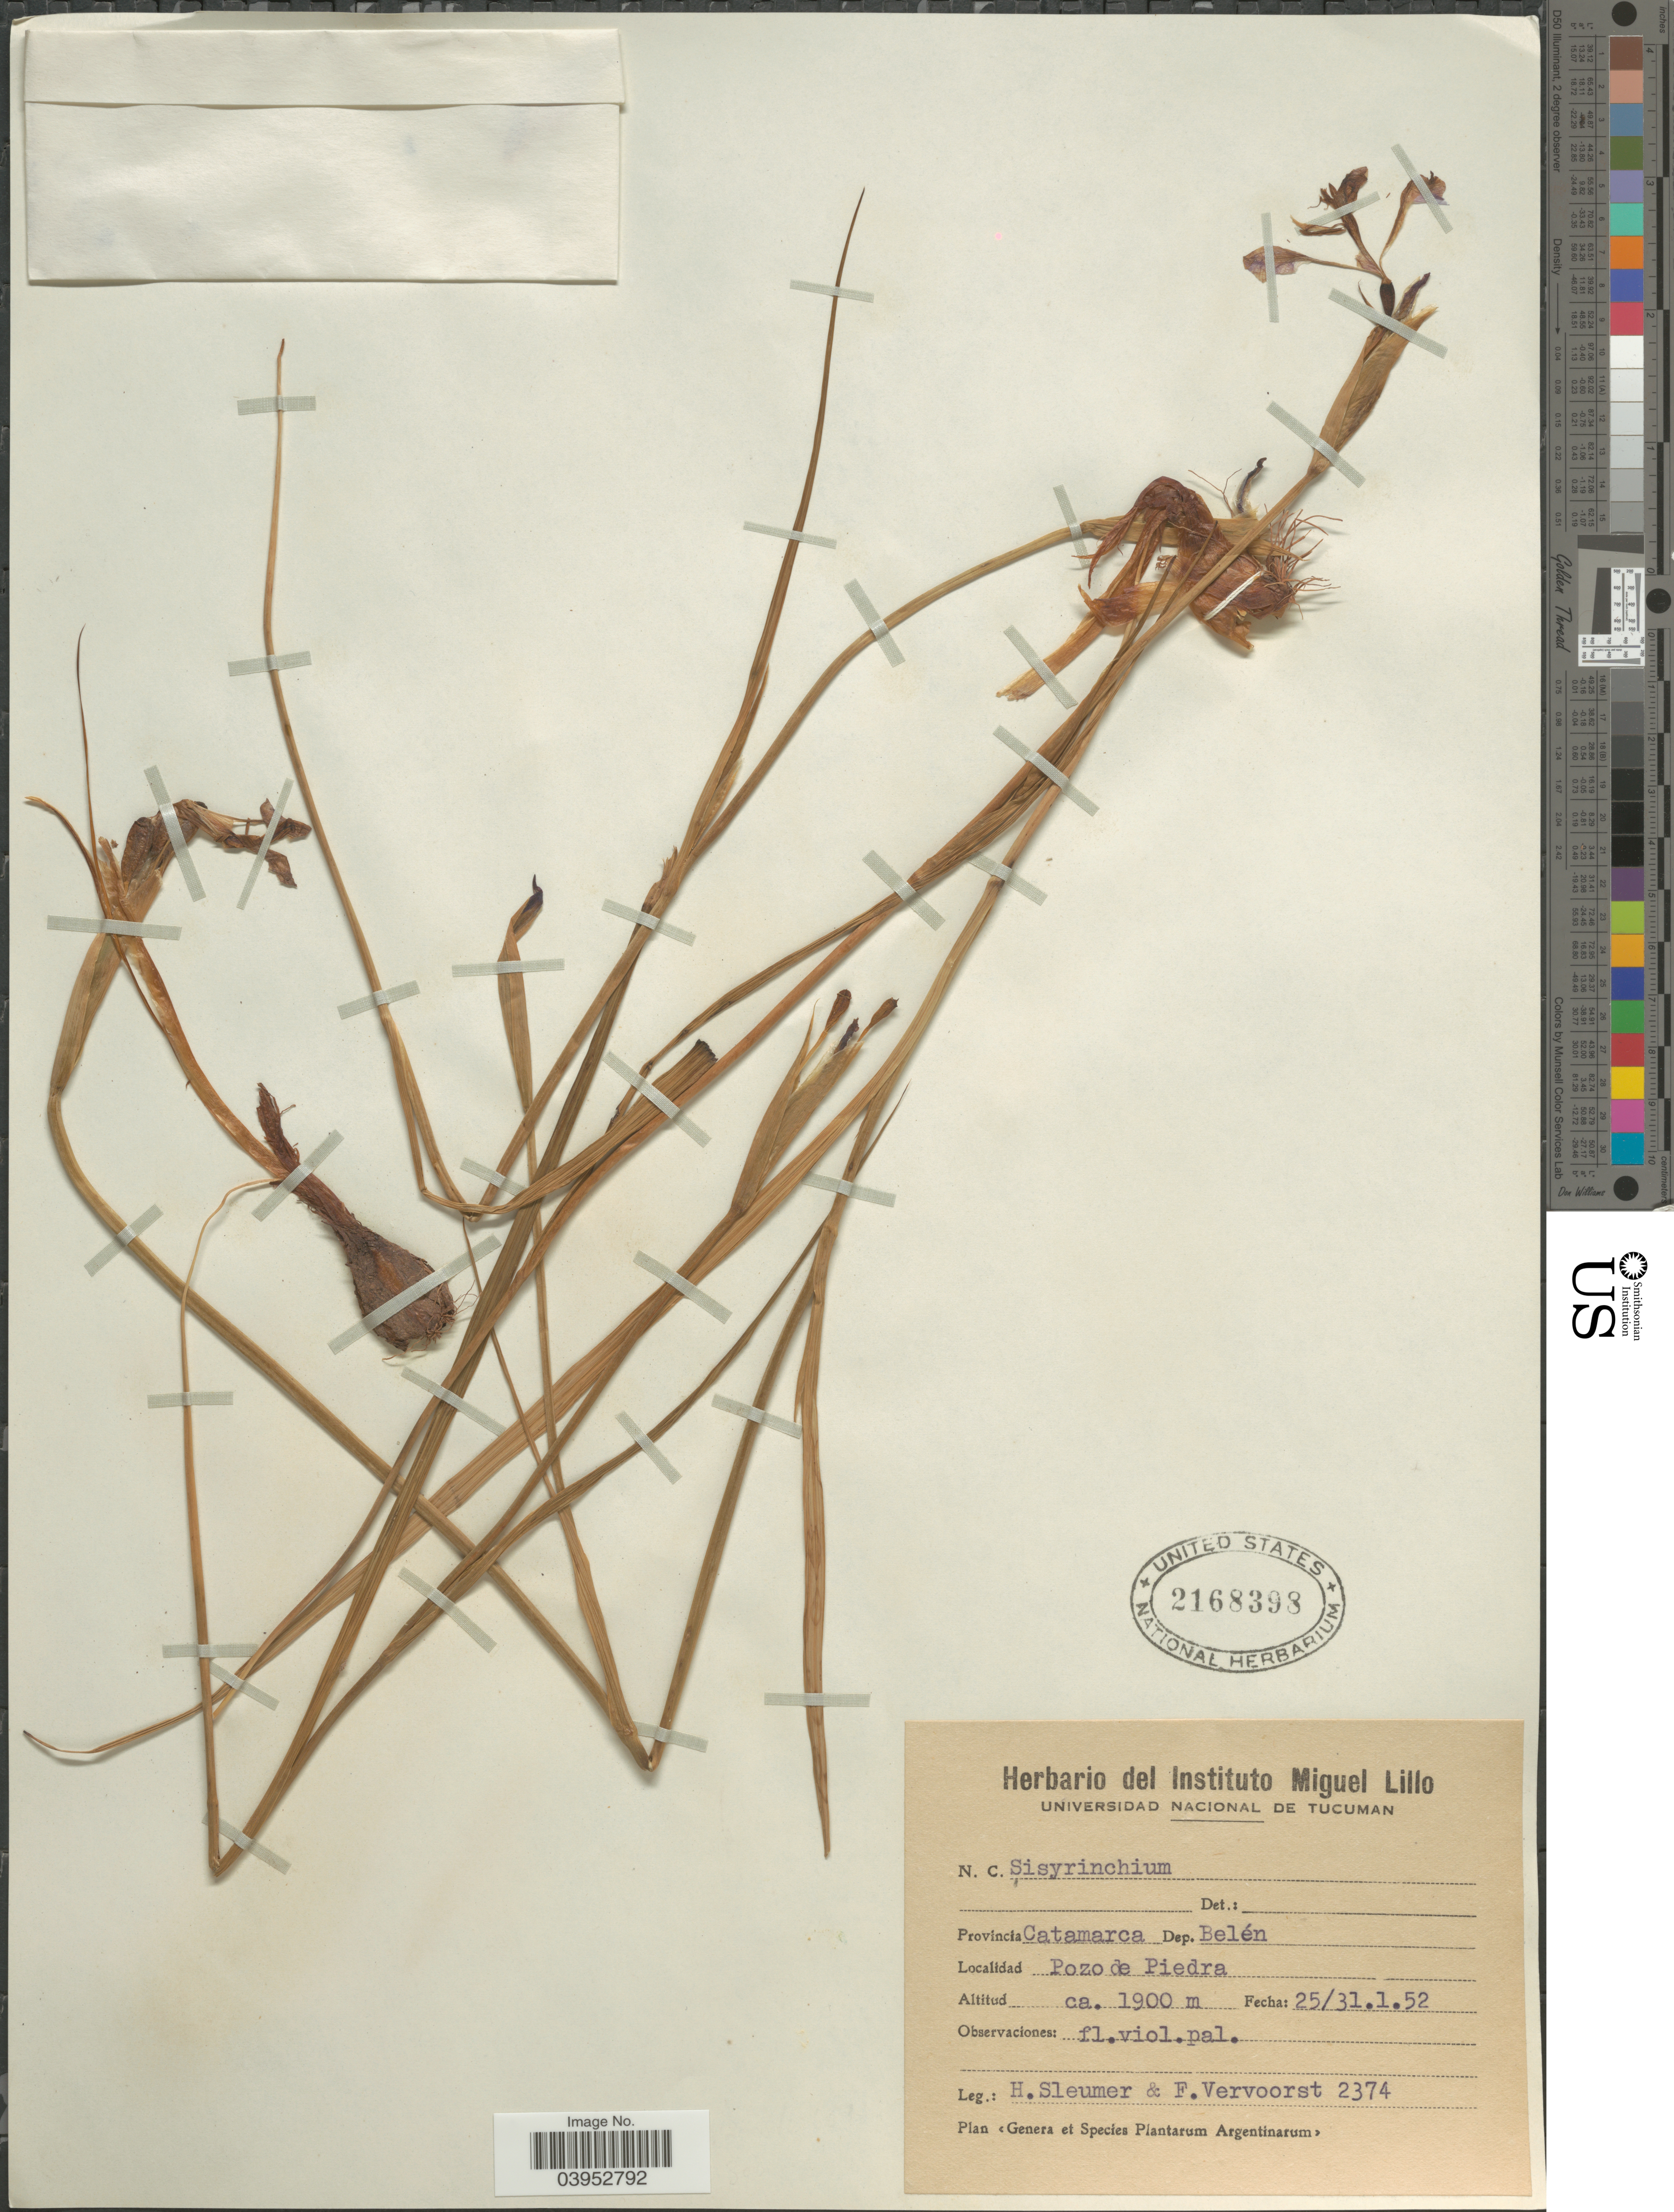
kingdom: Plantae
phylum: Tracheophyta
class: Liliopsida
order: Asparagales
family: Iridaceae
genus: Sisyrinchium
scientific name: Sisyrinchium sp.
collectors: H. O. Sleumer & F. Vervoorst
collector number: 2374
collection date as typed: Transcribed d/m/y: 25/1/52 to 31/1/52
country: Argentina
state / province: Catamarca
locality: Dep. Belén. Pozo de Piedra.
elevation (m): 1900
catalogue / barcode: US 2168398